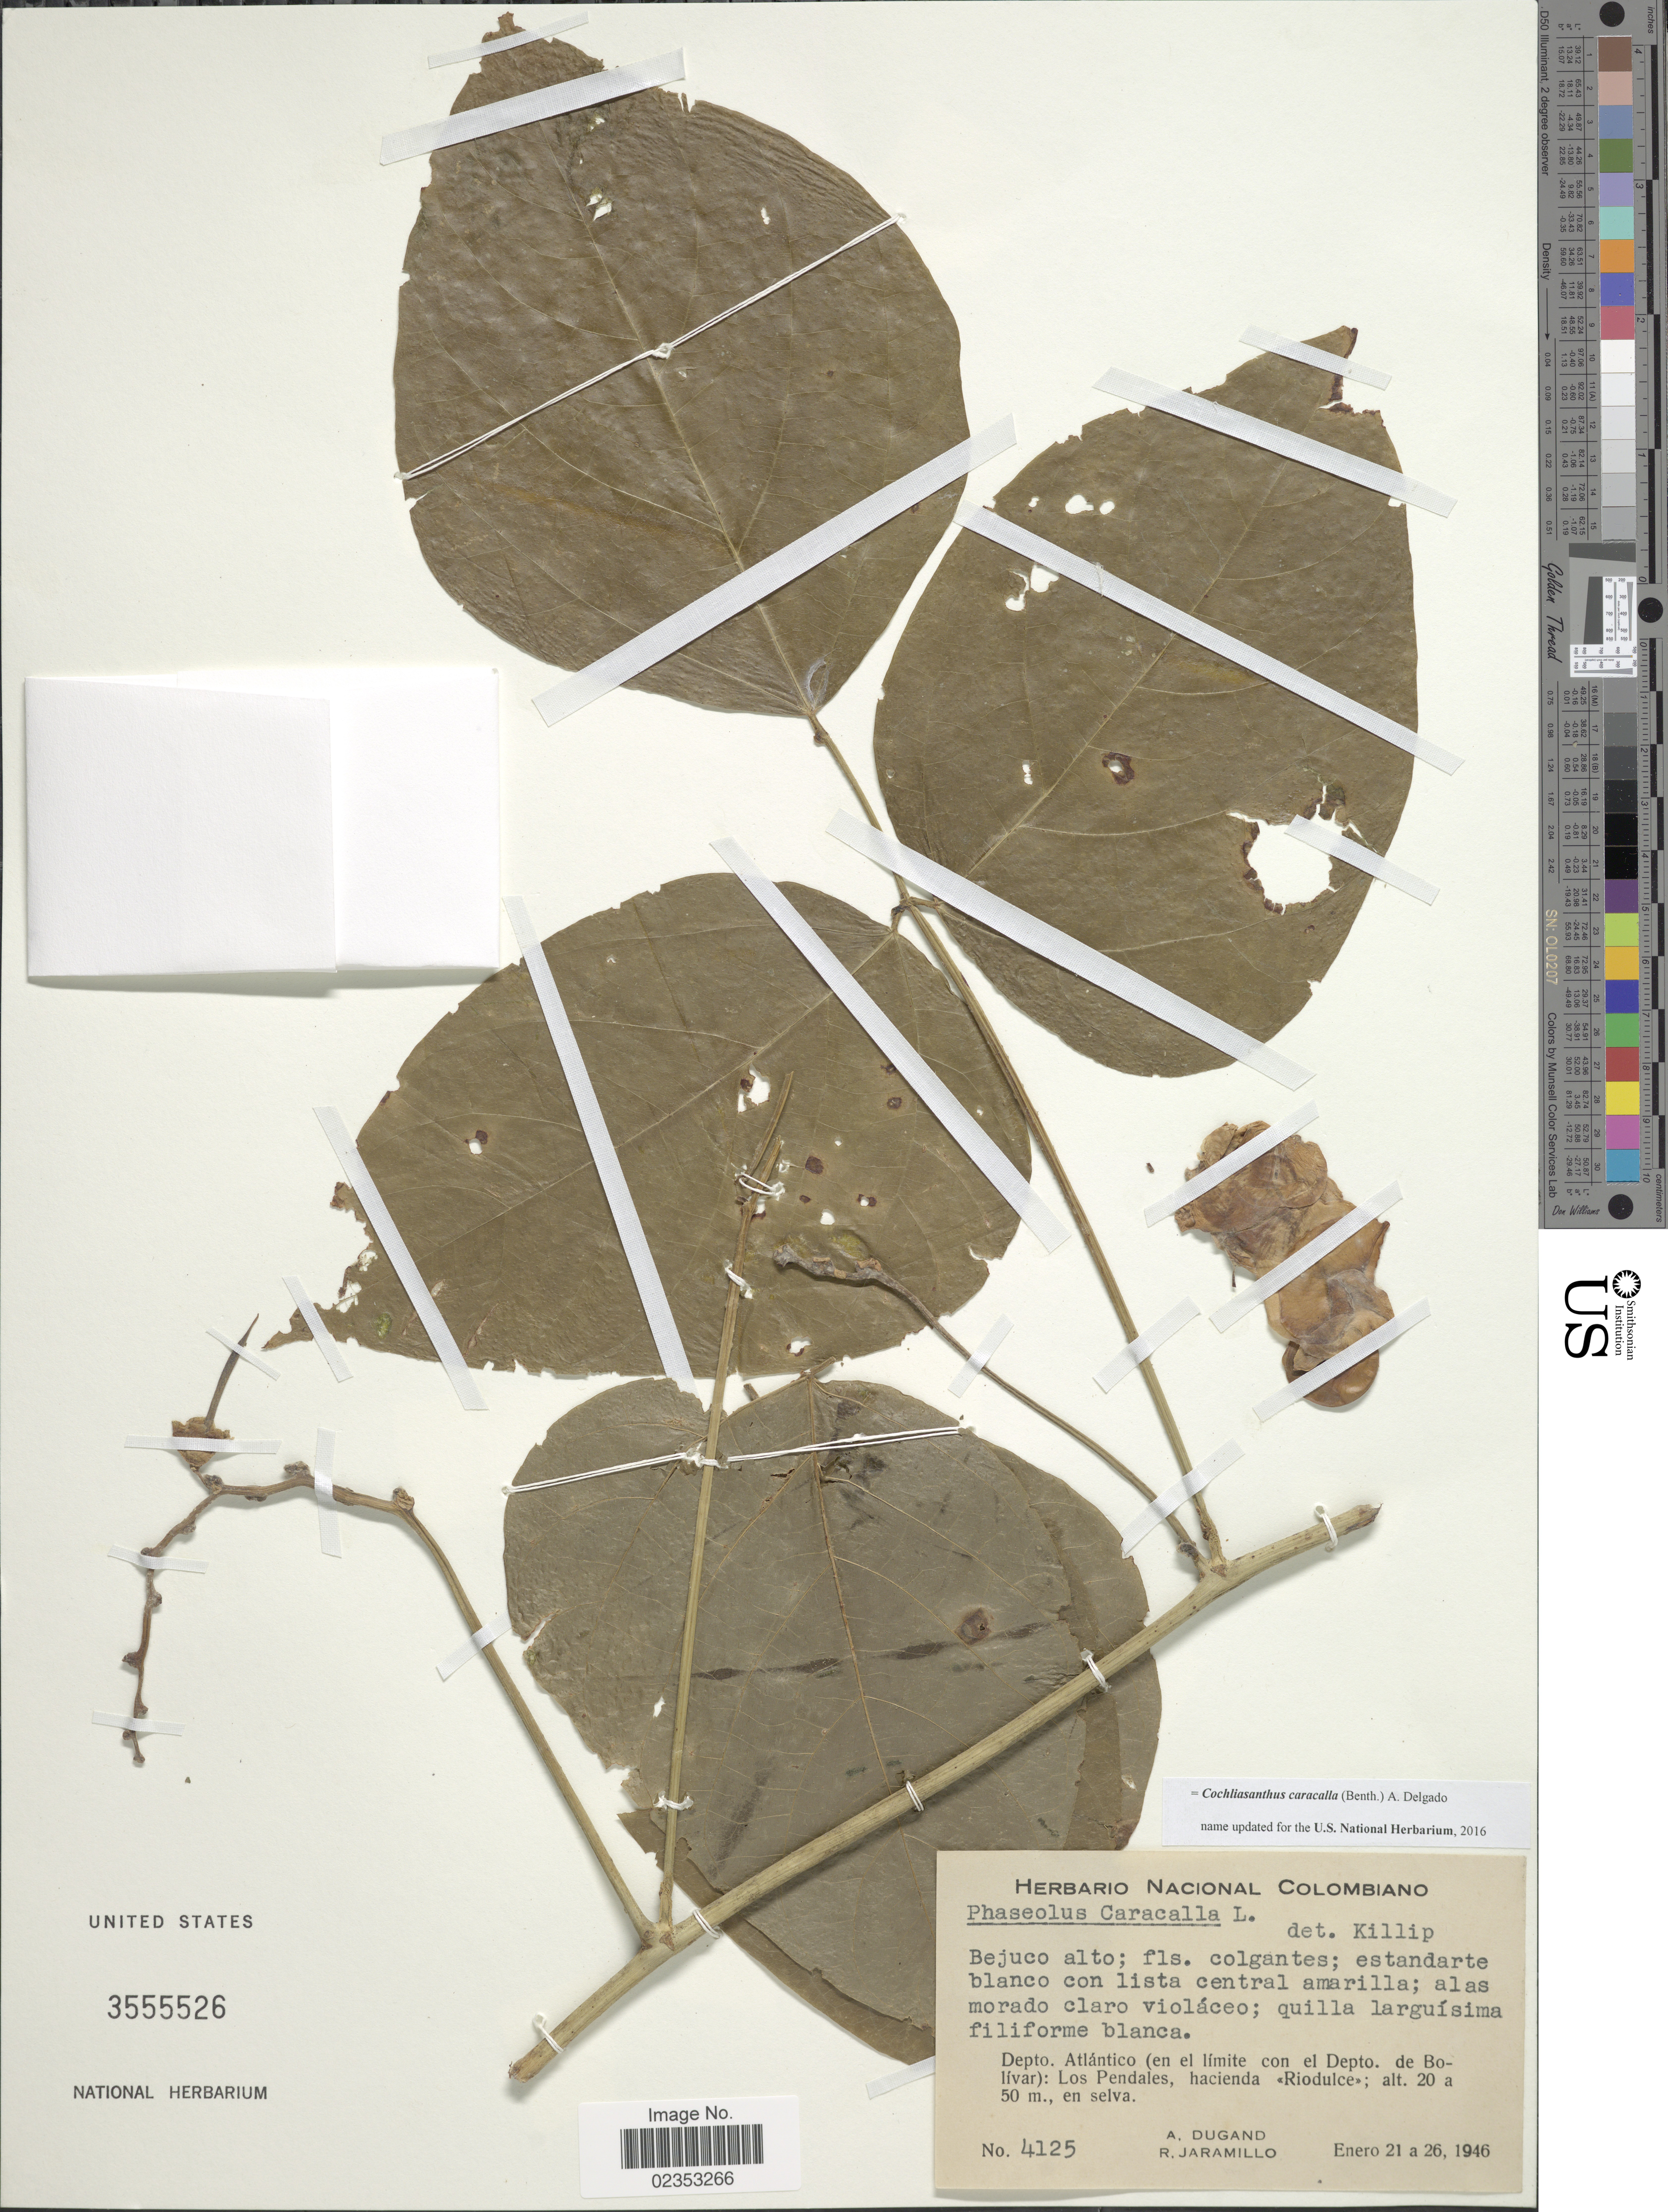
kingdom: Plantae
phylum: Tracheophyta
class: Magnoliopsida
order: Fabales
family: Fabaceae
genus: Cochliasanthus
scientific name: Cochliasanthus caracalla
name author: (L.) Trew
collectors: A. Dugand & R. Jaramillo M.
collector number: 4125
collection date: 1946-01-21/1946-01-26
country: Colombia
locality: Depto. Atlantico (en el limite con el Depto. de Bolivar): Los Pendales, hacienda <<Riodulce>>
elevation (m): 20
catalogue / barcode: US 3555526